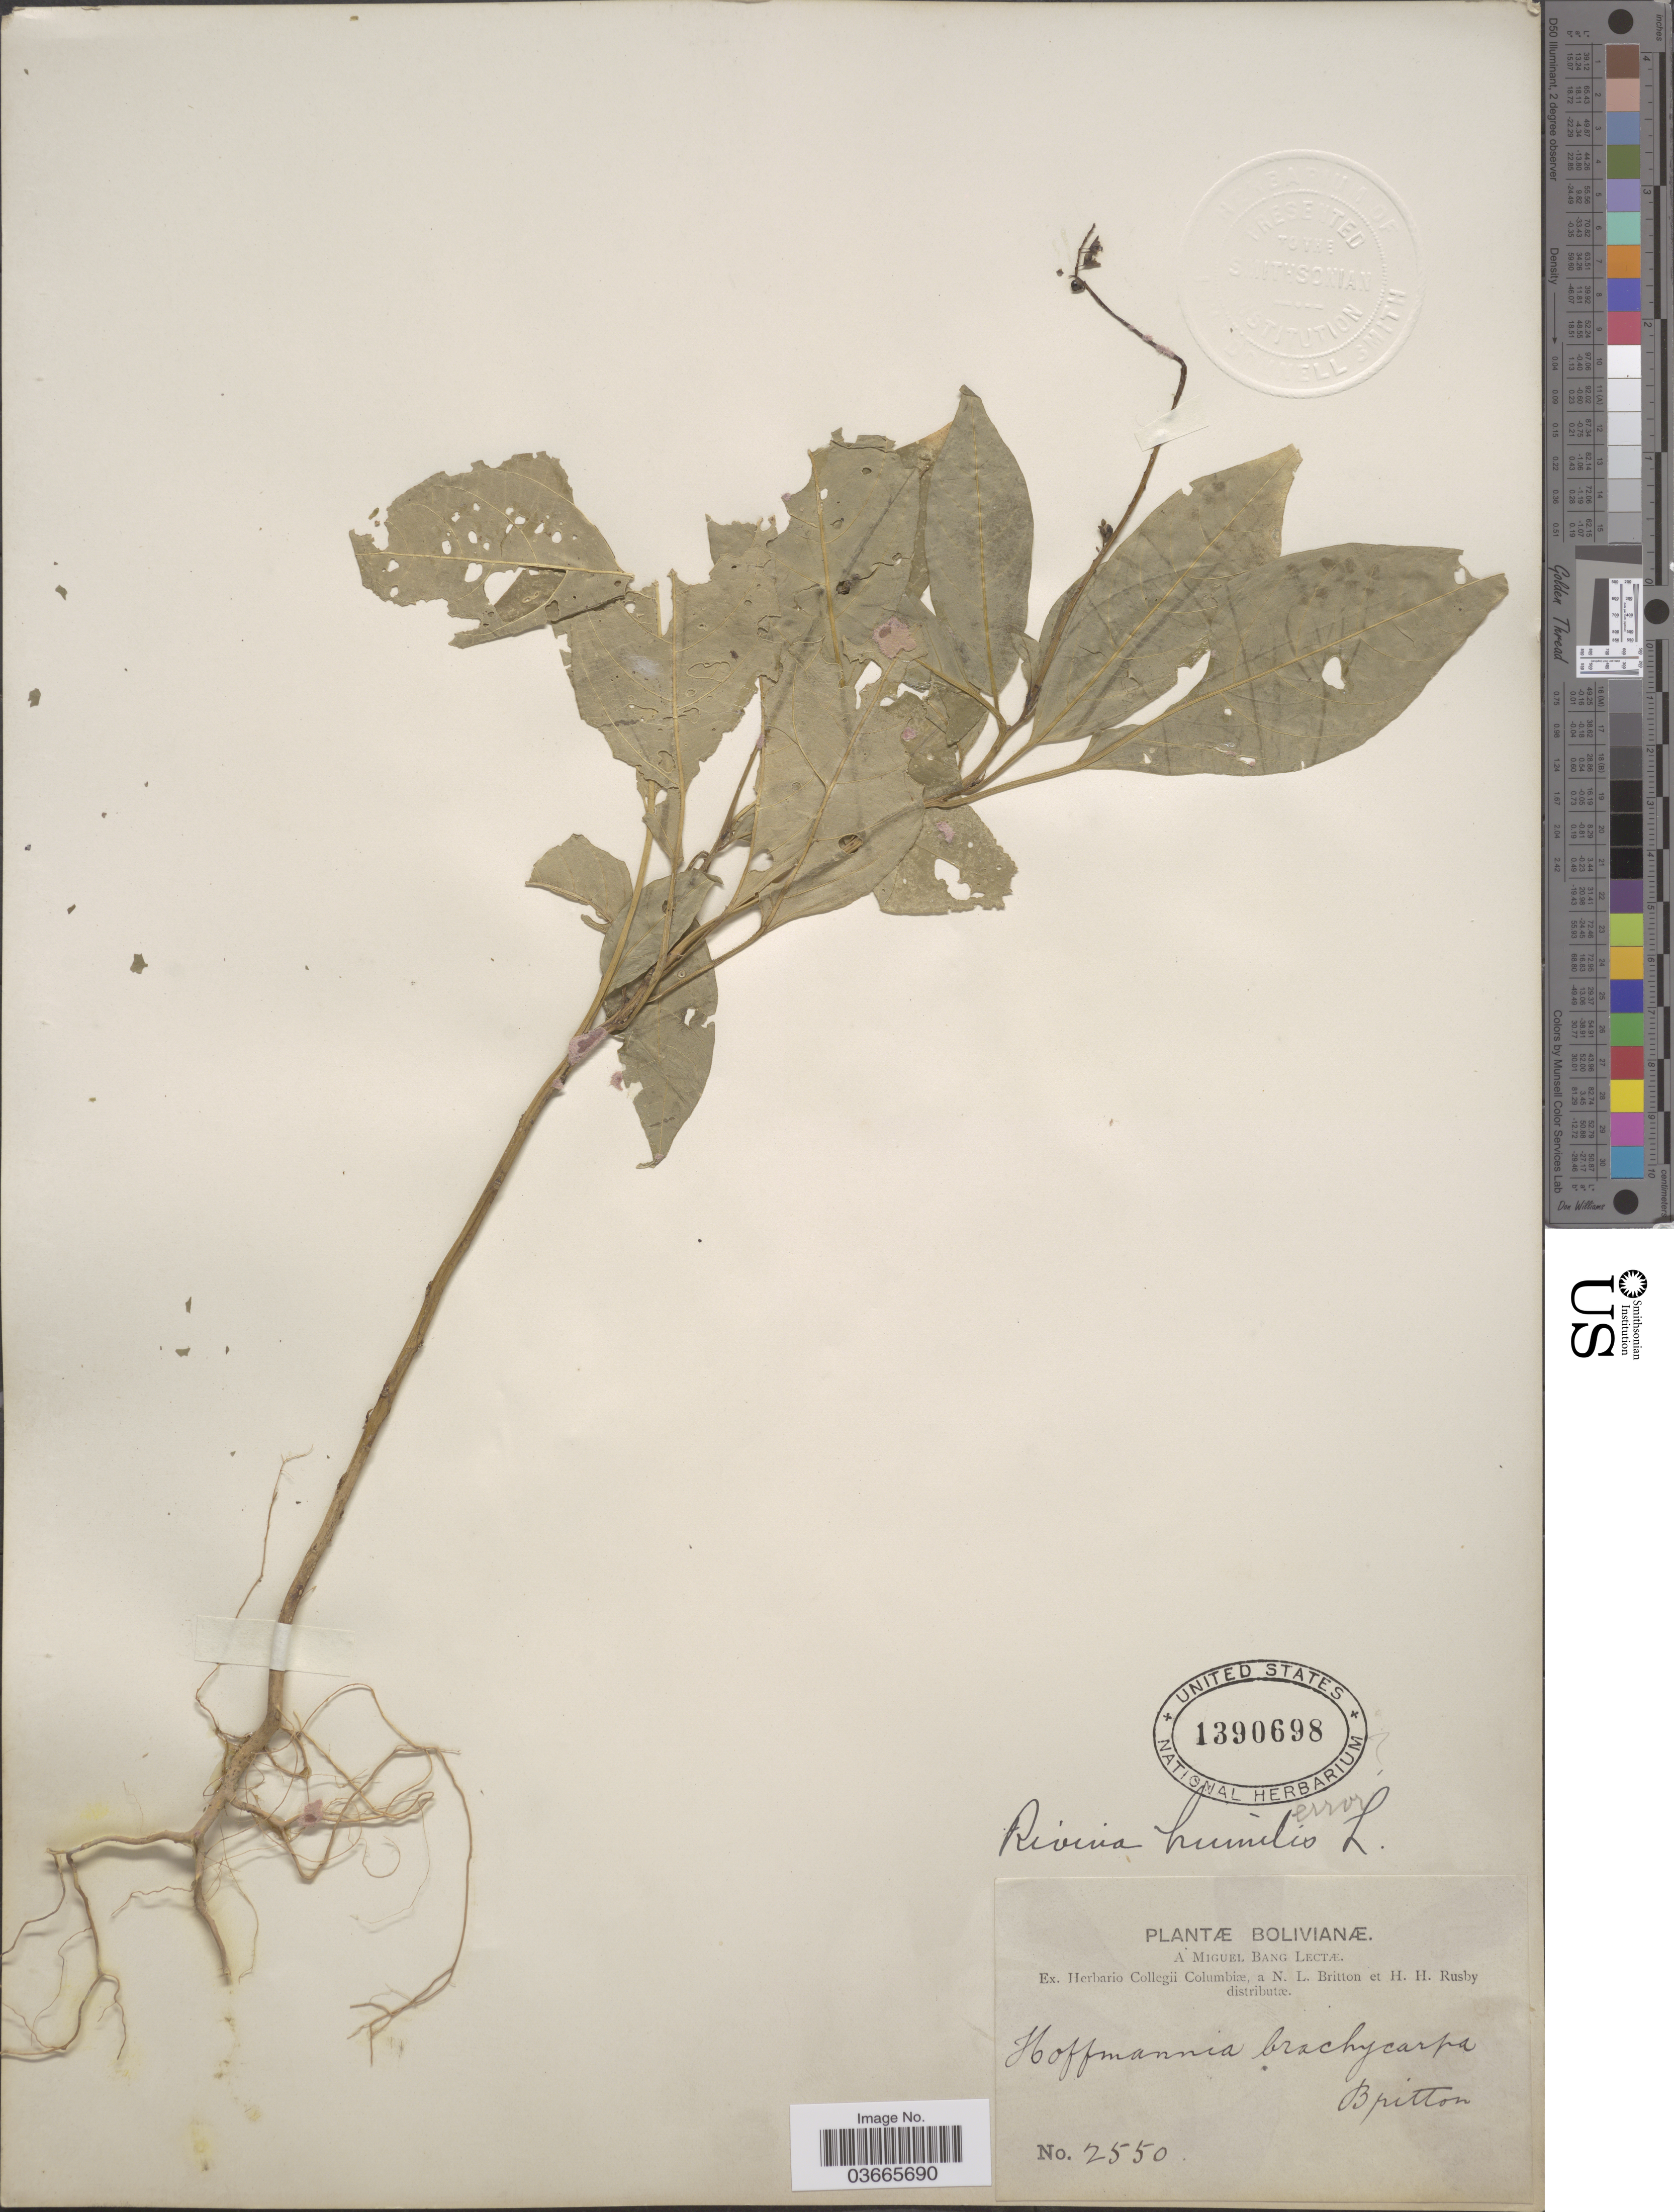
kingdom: Plantae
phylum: Tracheophyta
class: Magnoliopsida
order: Caryophyllales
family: Phytolaccaceae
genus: Rivina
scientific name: Rivina humilis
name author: L.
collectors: M. Bang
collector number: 2550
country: Bolivia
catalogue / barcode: US 1390698